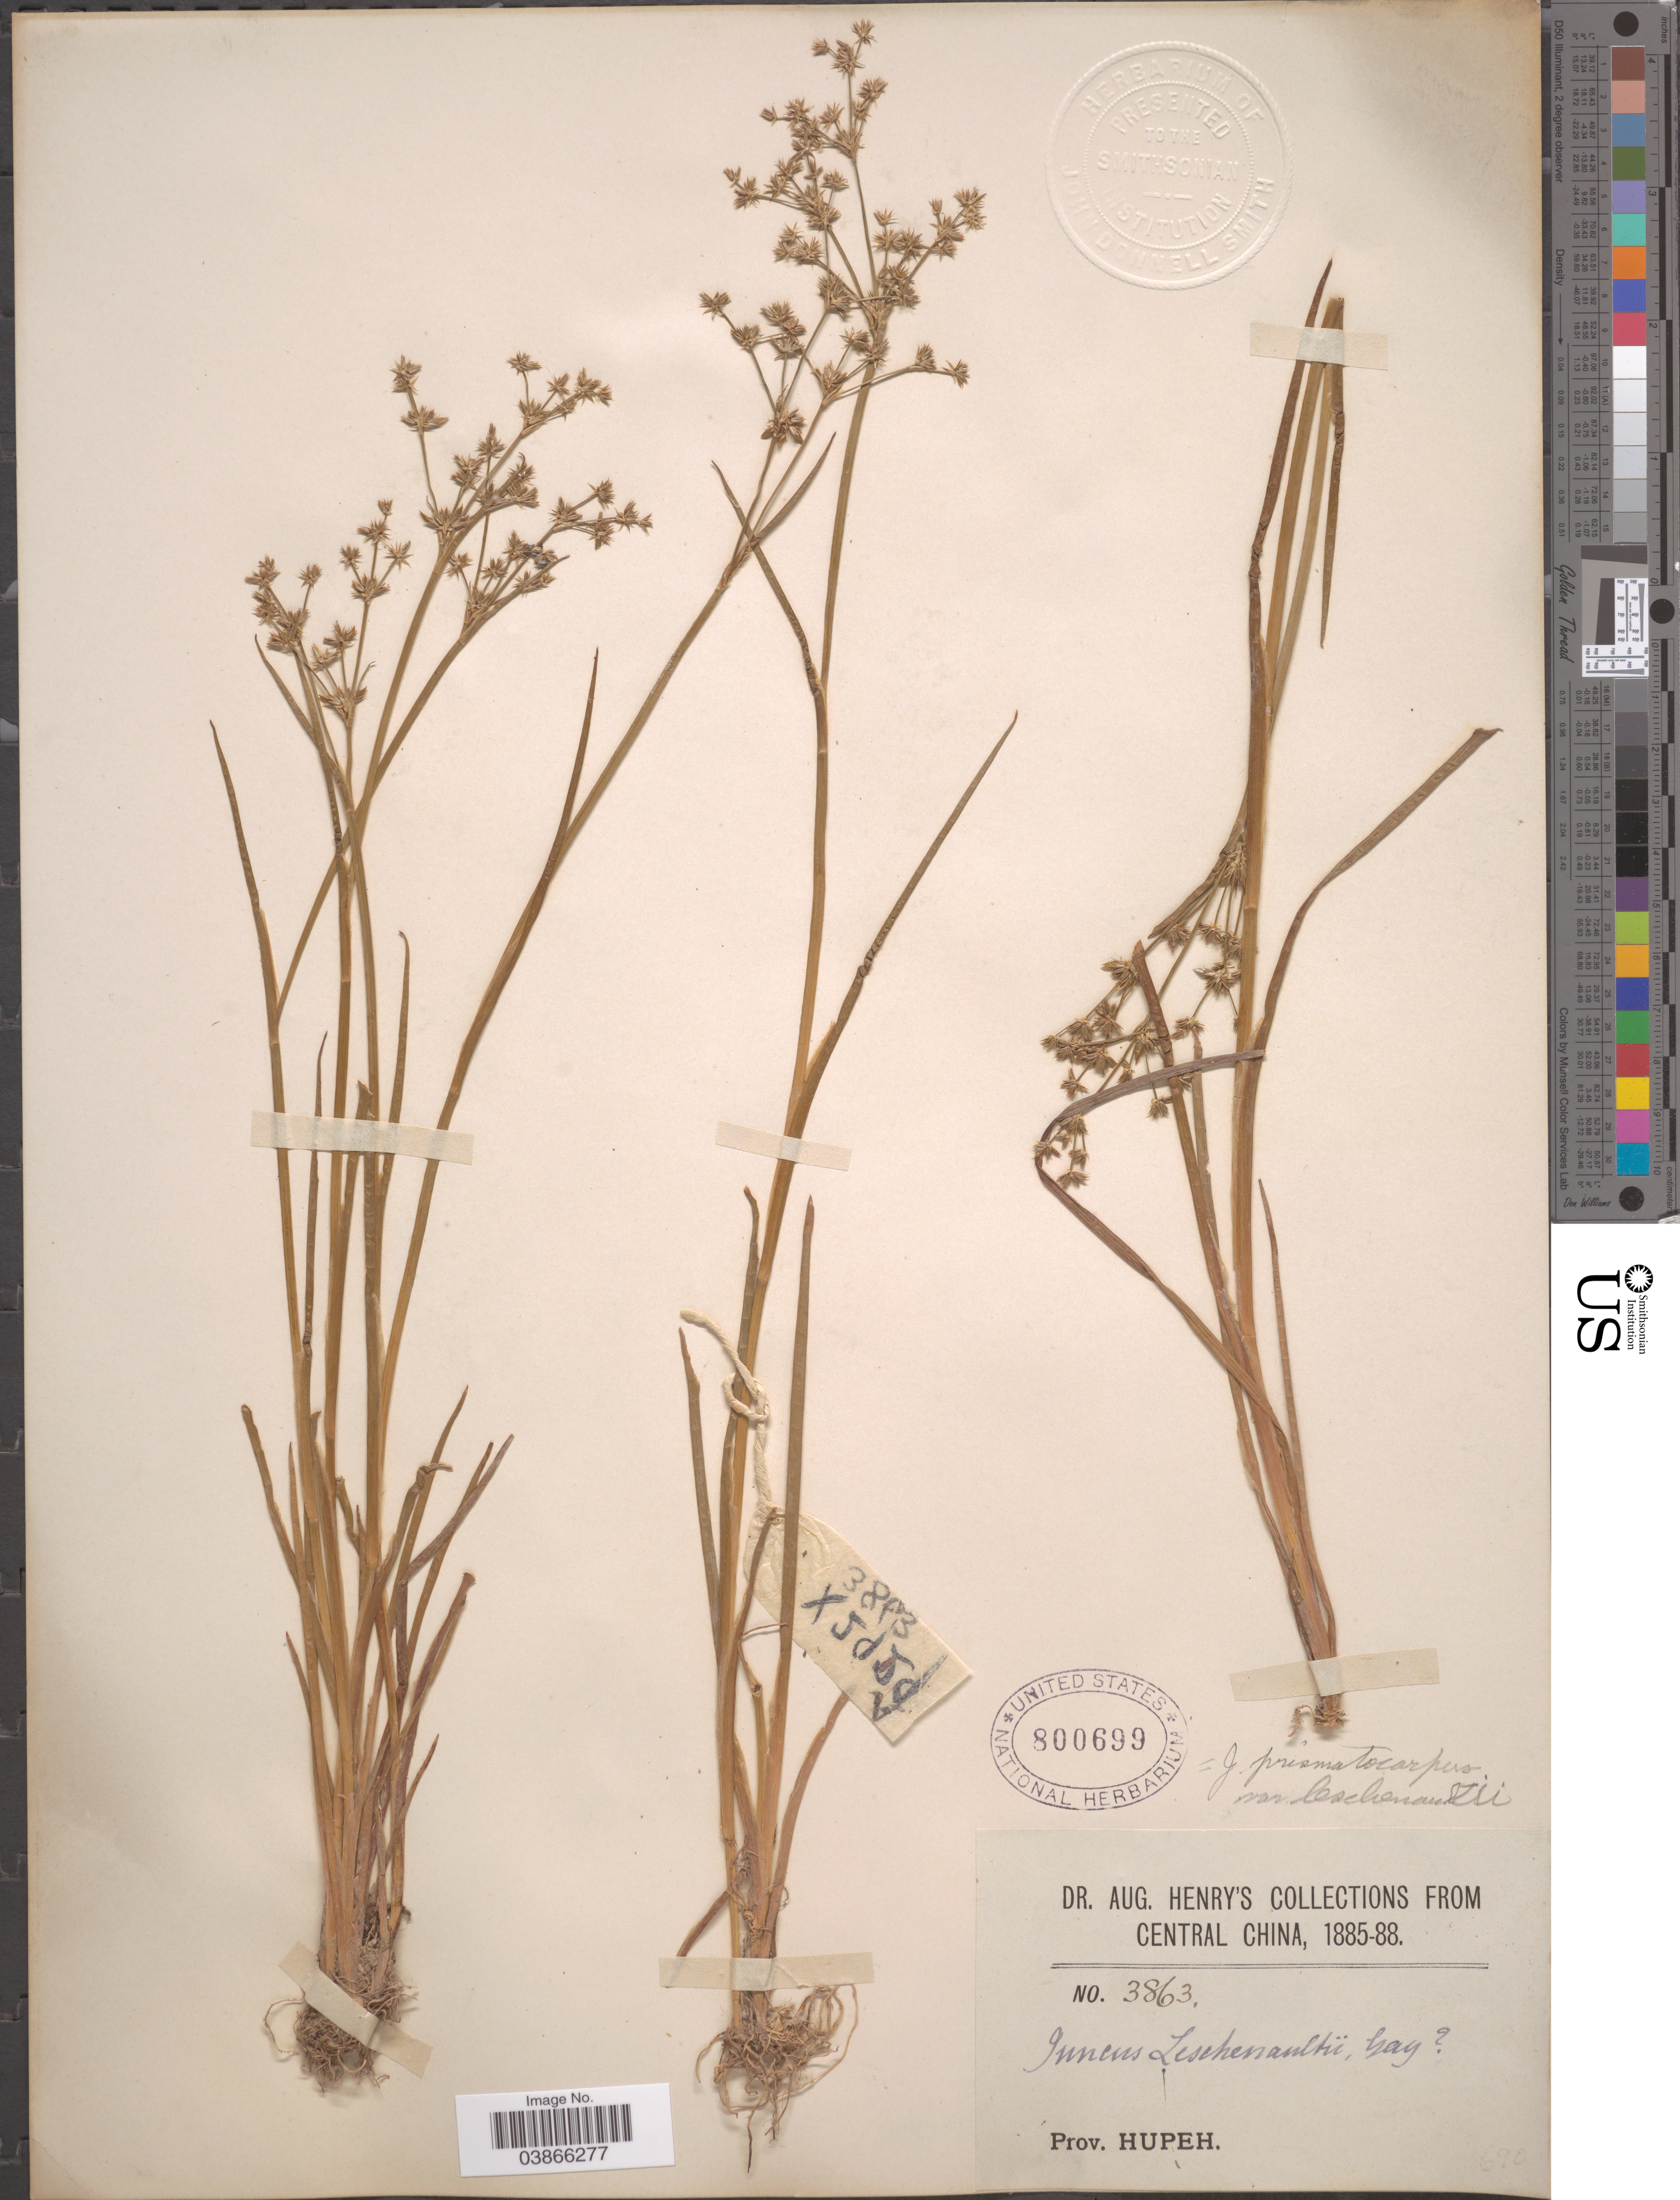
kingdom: Plantae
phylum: Tracheophyta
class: Liliopsida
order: Poales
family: Juncaceae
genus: Juncus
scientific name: Juncus leschenaultii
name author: J. Gay ex Laharpe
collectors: A. Henry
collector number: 3863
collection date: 1885/1888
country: China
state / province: Hubei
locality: Central China. Prov. Hupeh.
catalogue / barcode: US 800699